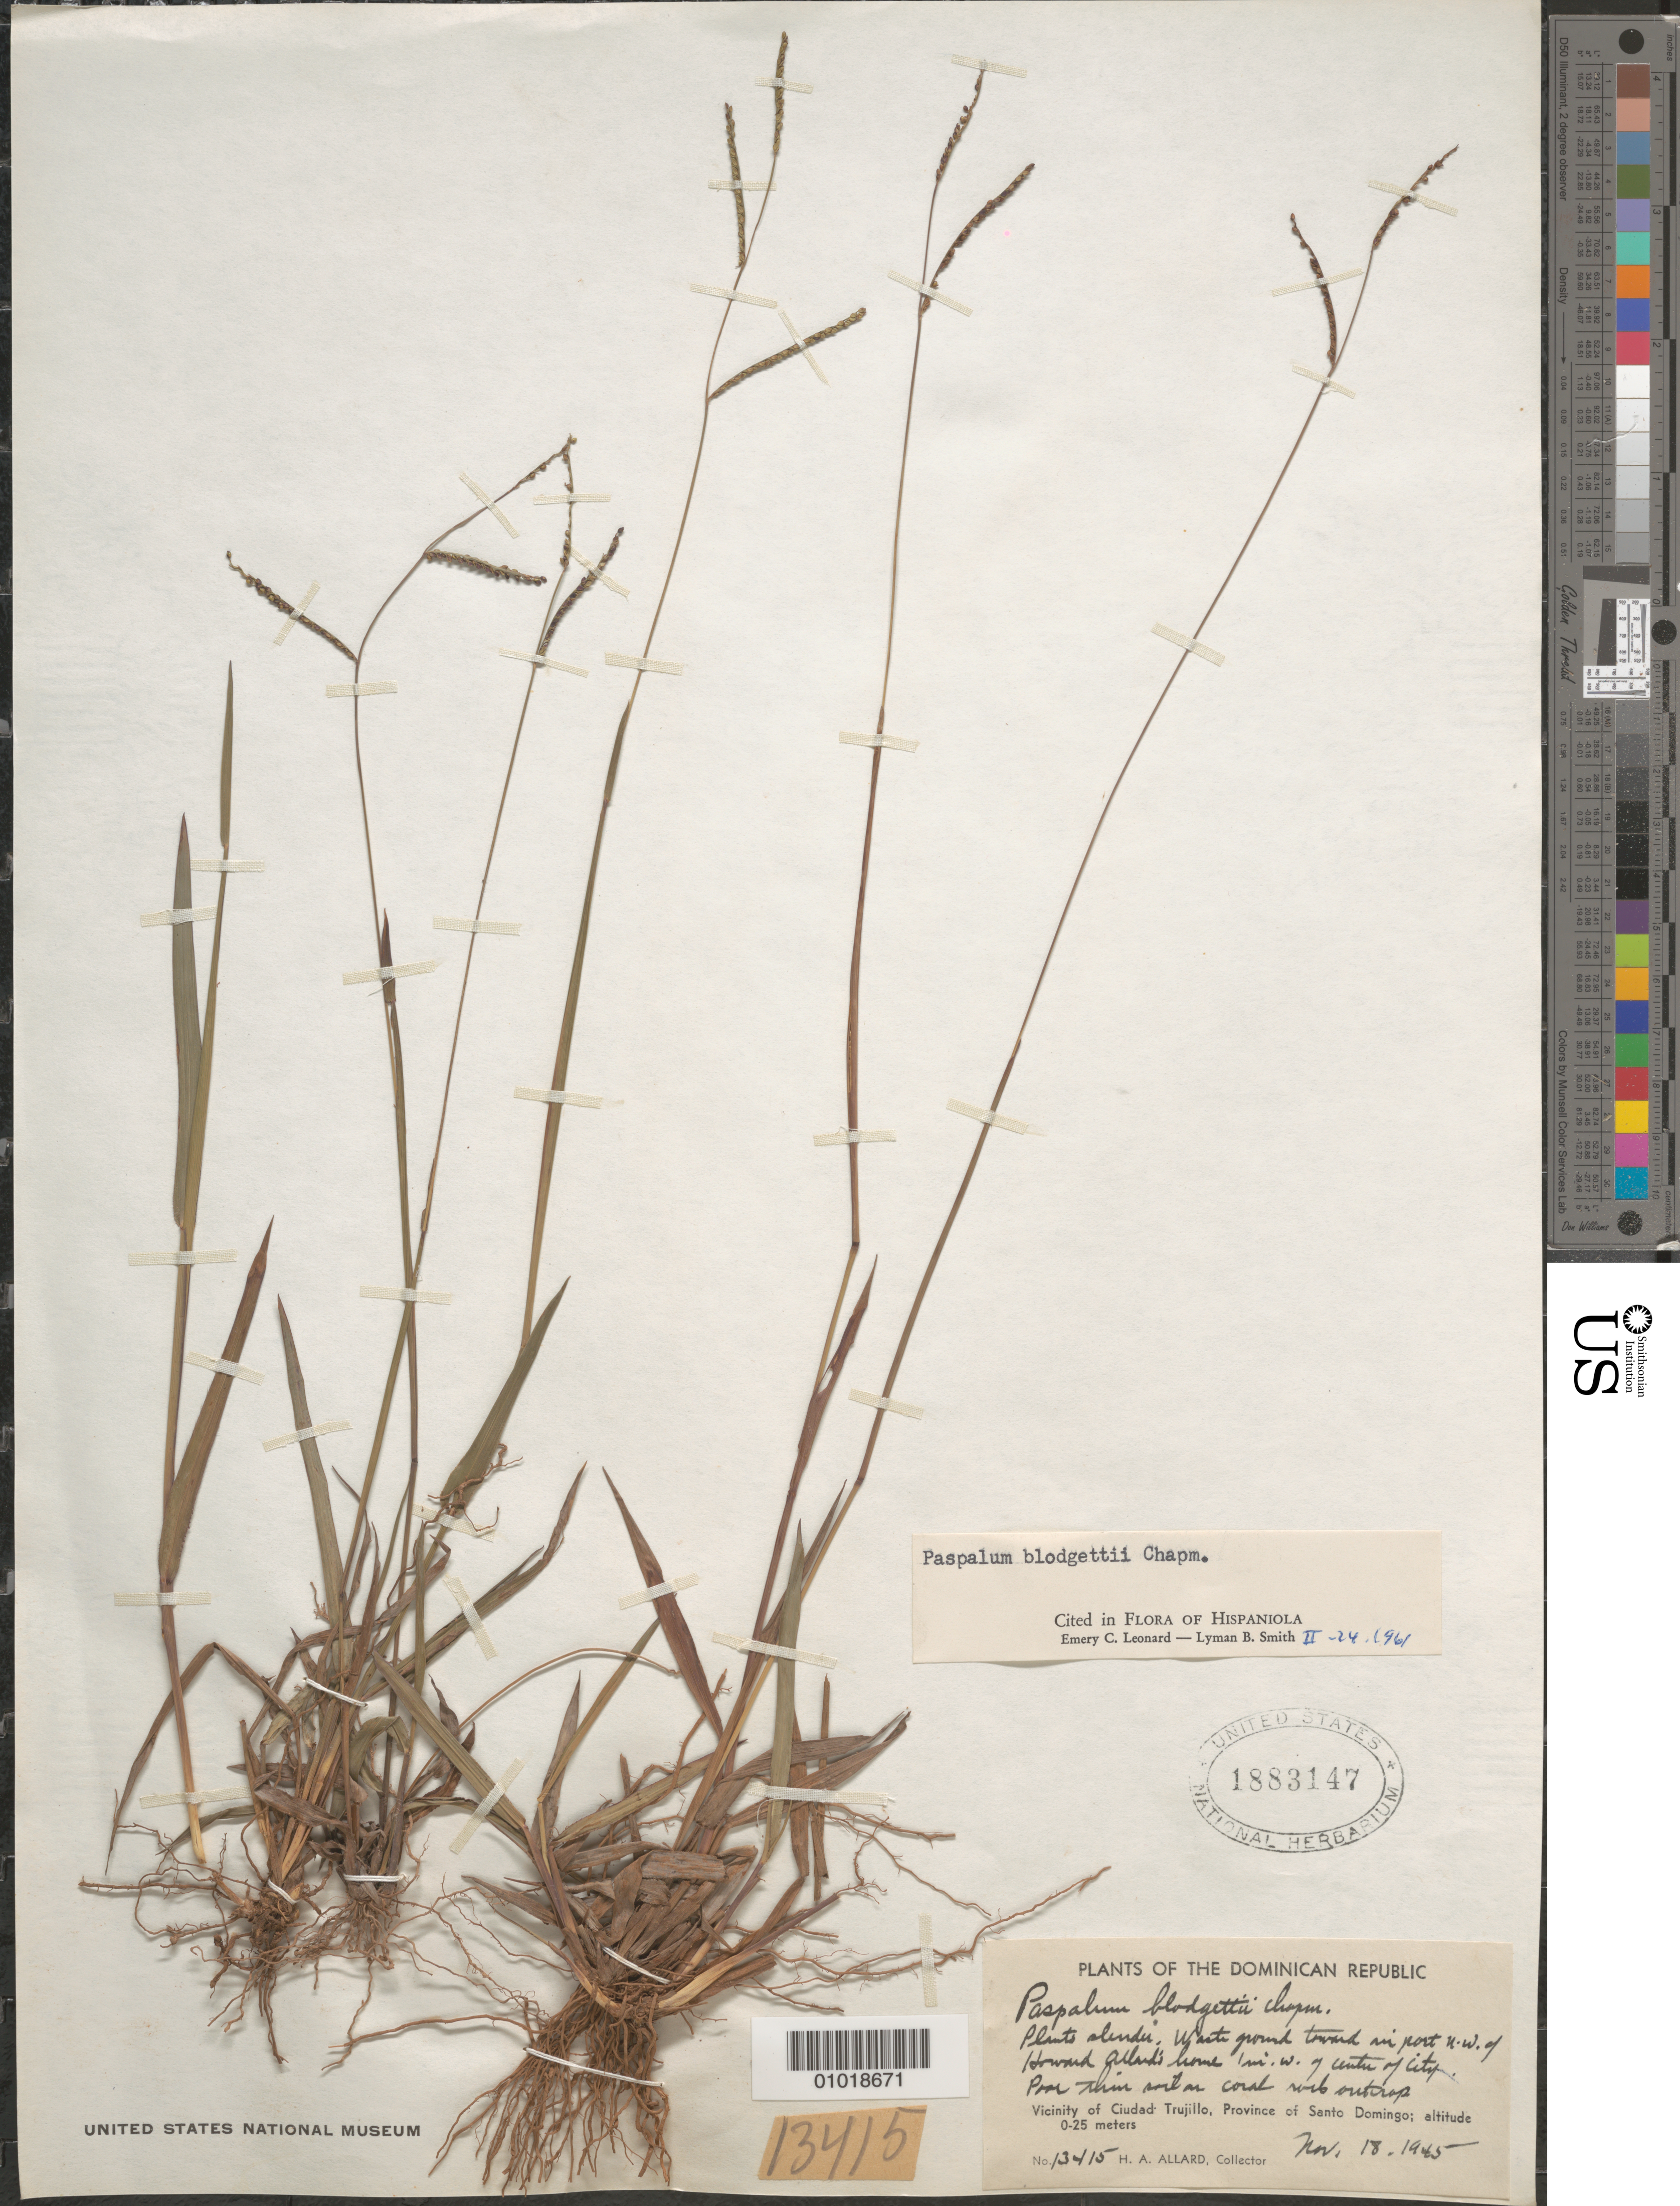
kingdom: Plantae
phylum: Tracheophyta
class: Liliopsida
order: Poales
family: Poaceae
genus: Paspalum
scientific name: Paspalum blodgettii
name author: Chapm.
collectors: H. A. Allard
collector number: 13415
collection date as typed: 18 Nov 1945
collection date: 1945-11-18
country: Dominican Republic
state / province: Distrito Nacional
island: Hispaniola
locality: Vic. of Ciudad Trujillo, Prov. Snato Domingo; wastte ground toward airportNW of Howard Allard's home 1 mi W of center of city.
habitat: waste ground toward airport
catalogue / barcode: US 1883147